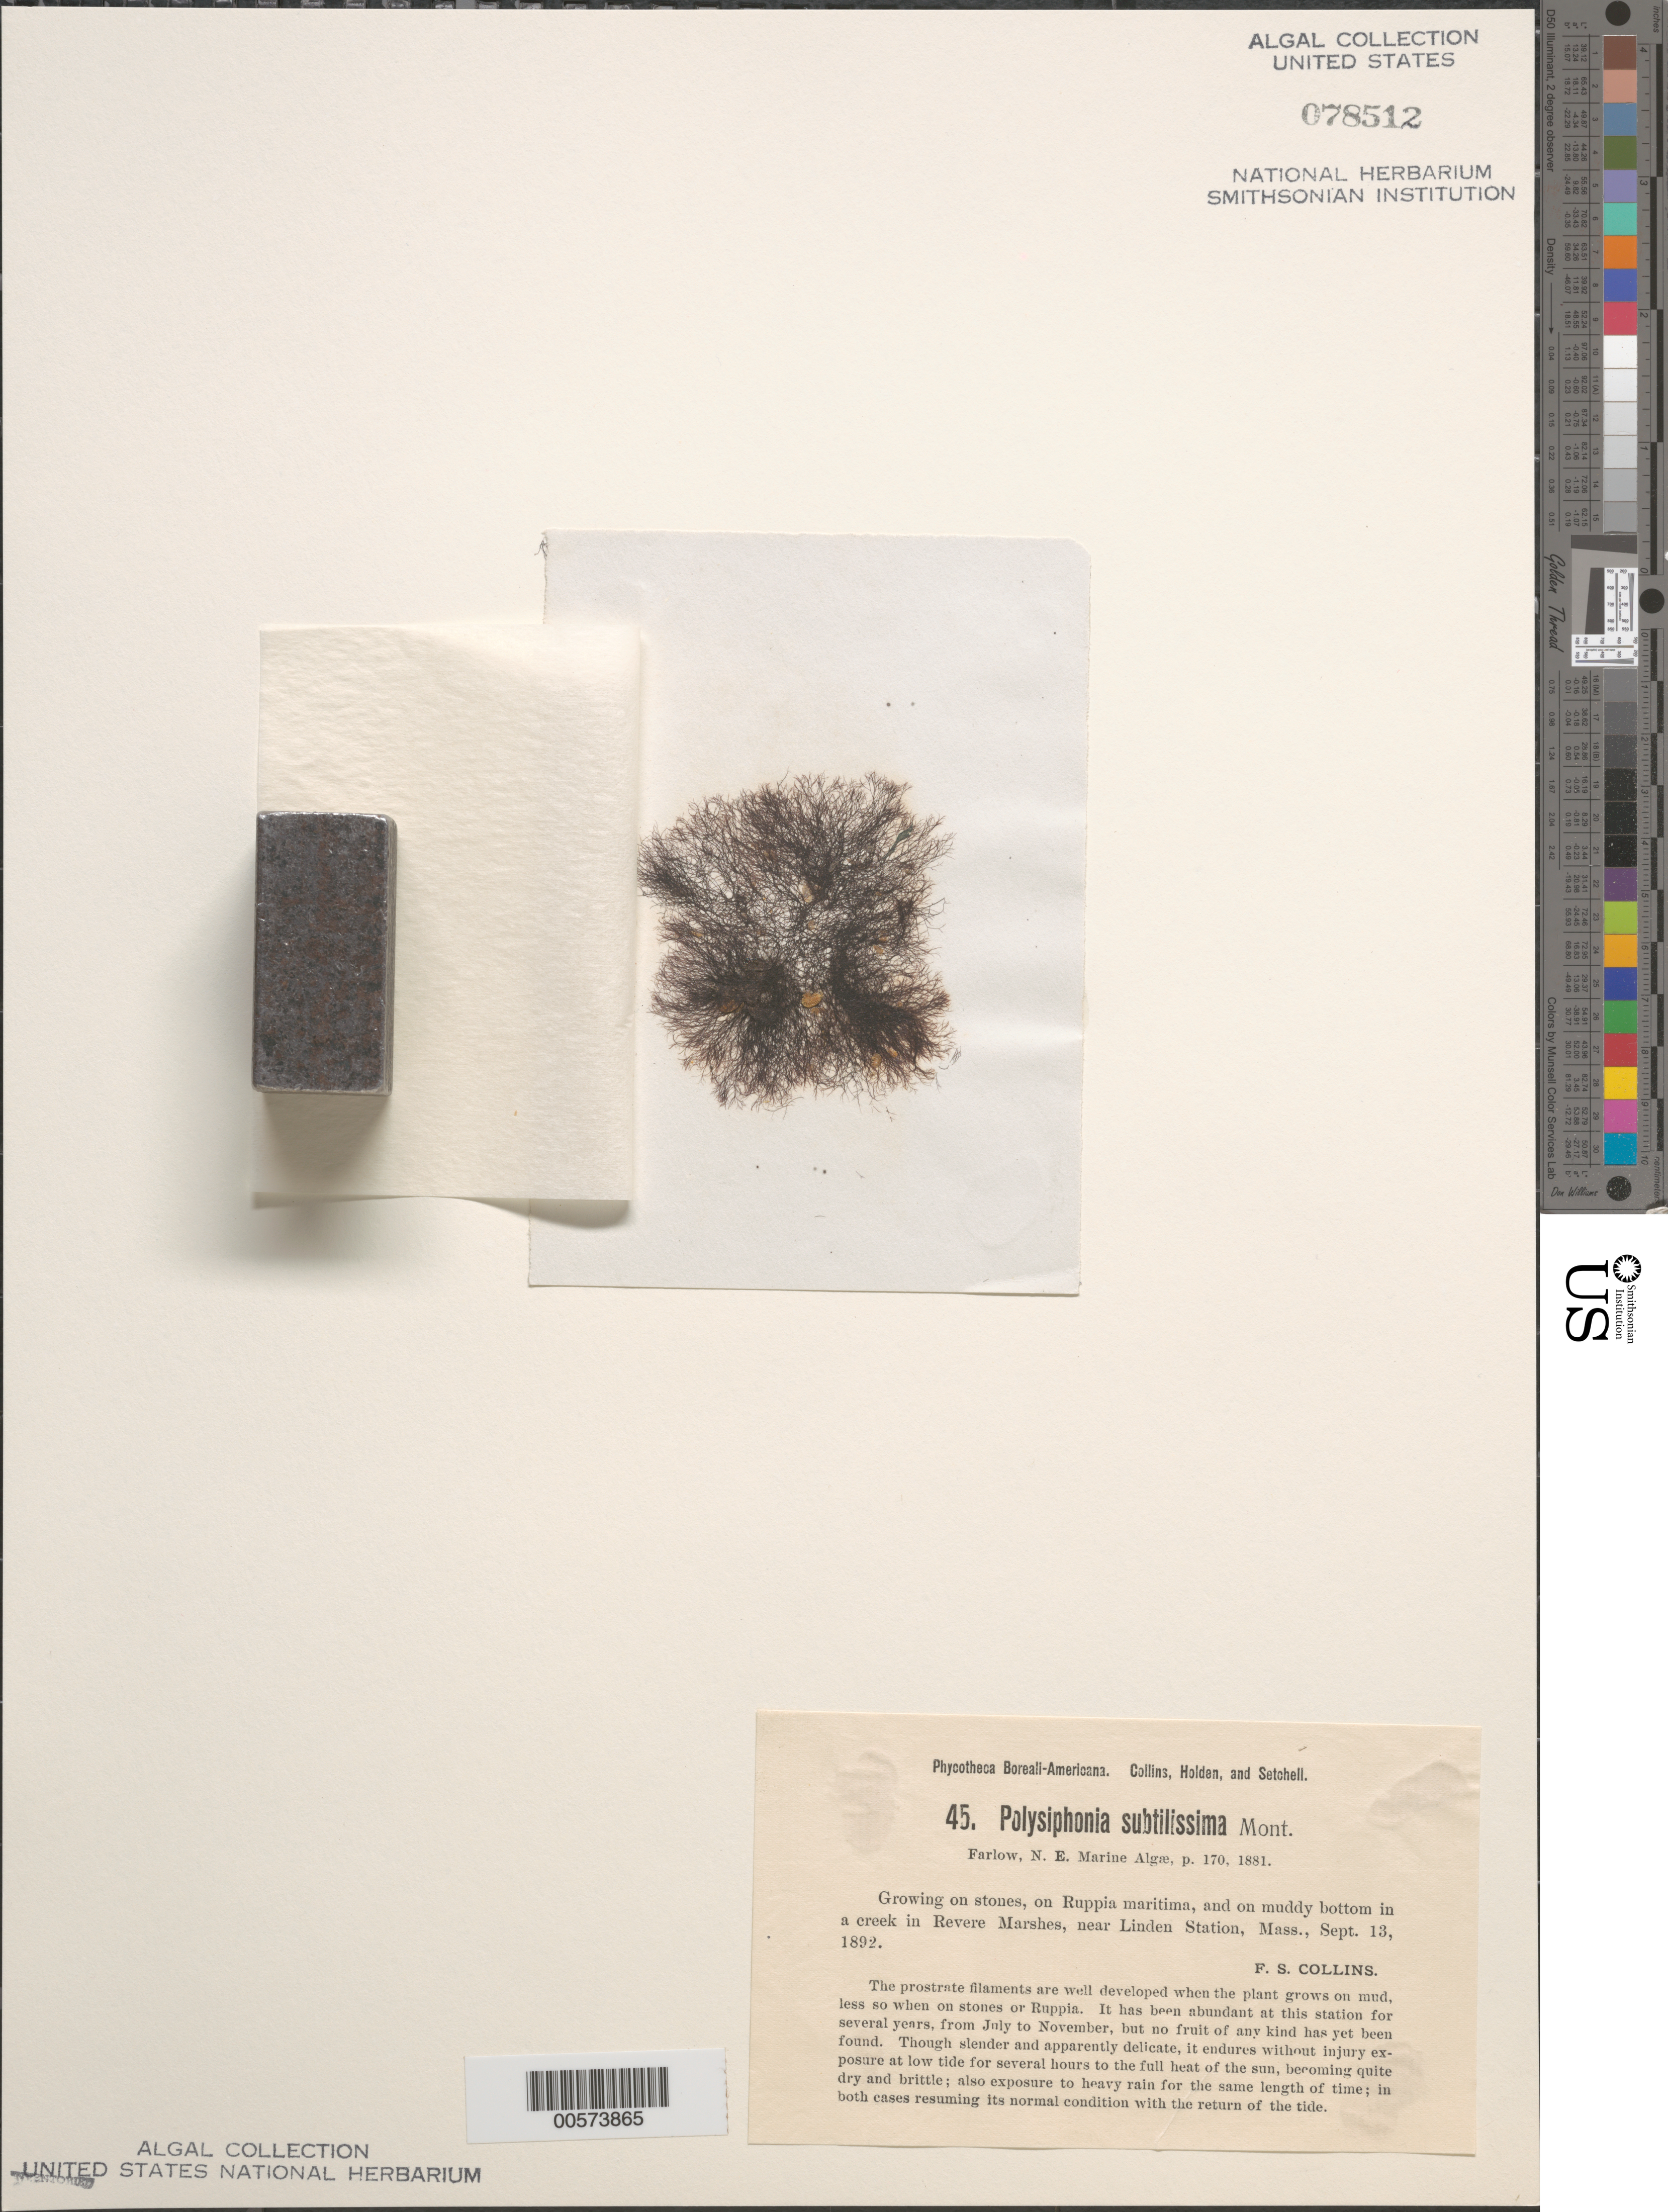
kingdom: Plantae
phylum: Rhodophyta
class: Florideophyceae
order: Ceramiales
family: Rhodomelaceae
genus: Polysiphonia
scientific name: Polysiphonia subtilissima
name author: Mont.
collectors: F. Collins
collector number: PB-A 45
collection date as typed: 13 Sep 1892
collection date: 1892-09-13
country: United States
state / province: Massachusetts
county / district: Suffolk County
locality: Revere Marshes, near Linden Station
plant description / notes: Collins, Holden & Setchell, Phycotheca Boreali-Americana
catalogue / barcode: US 78512